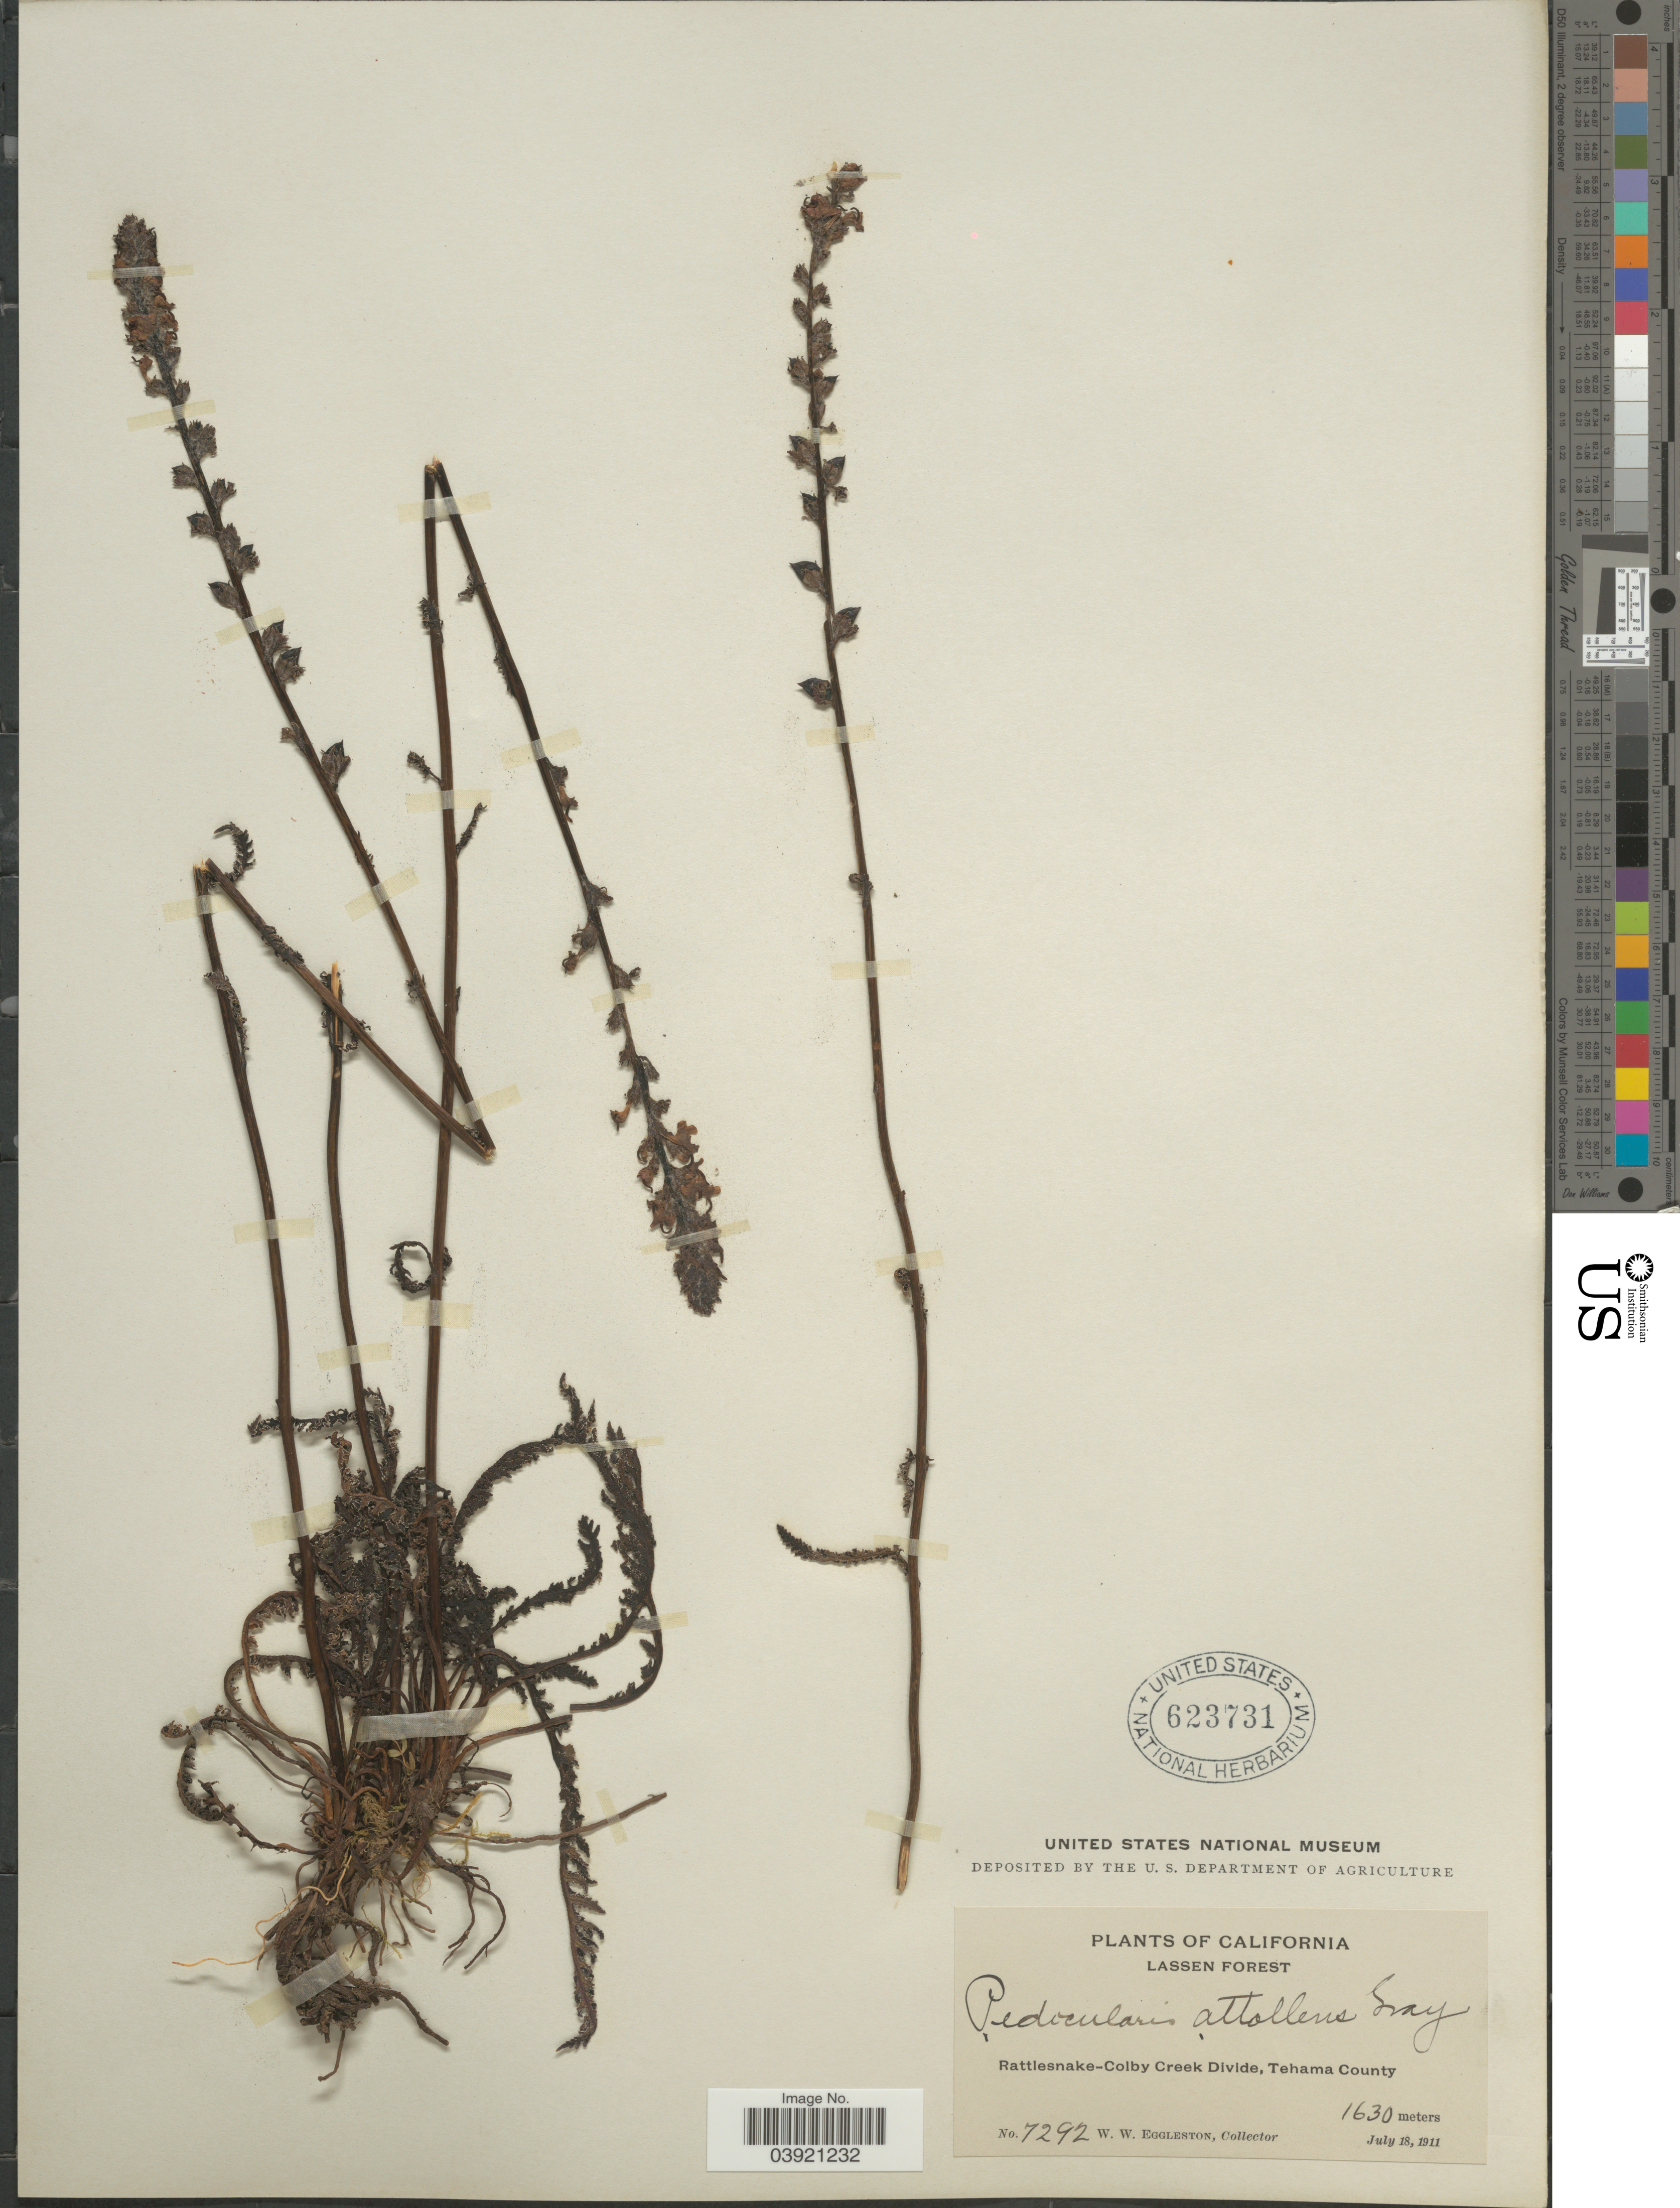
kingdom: Plantae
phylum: Tracheophyta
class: Magnoliopsida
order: Lamiales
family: Orobanchaceae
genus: Pedicularis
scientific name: Pedicularis attollens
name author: A. Gray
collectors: W. W. Eggleston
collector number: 7292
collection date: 1911-07-18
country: United States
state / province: California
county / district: Tehama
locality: Lassen Forest. Rattlesnake-Colby Creek Divide, Tehama County.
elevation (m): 1630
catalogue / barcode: US 623731